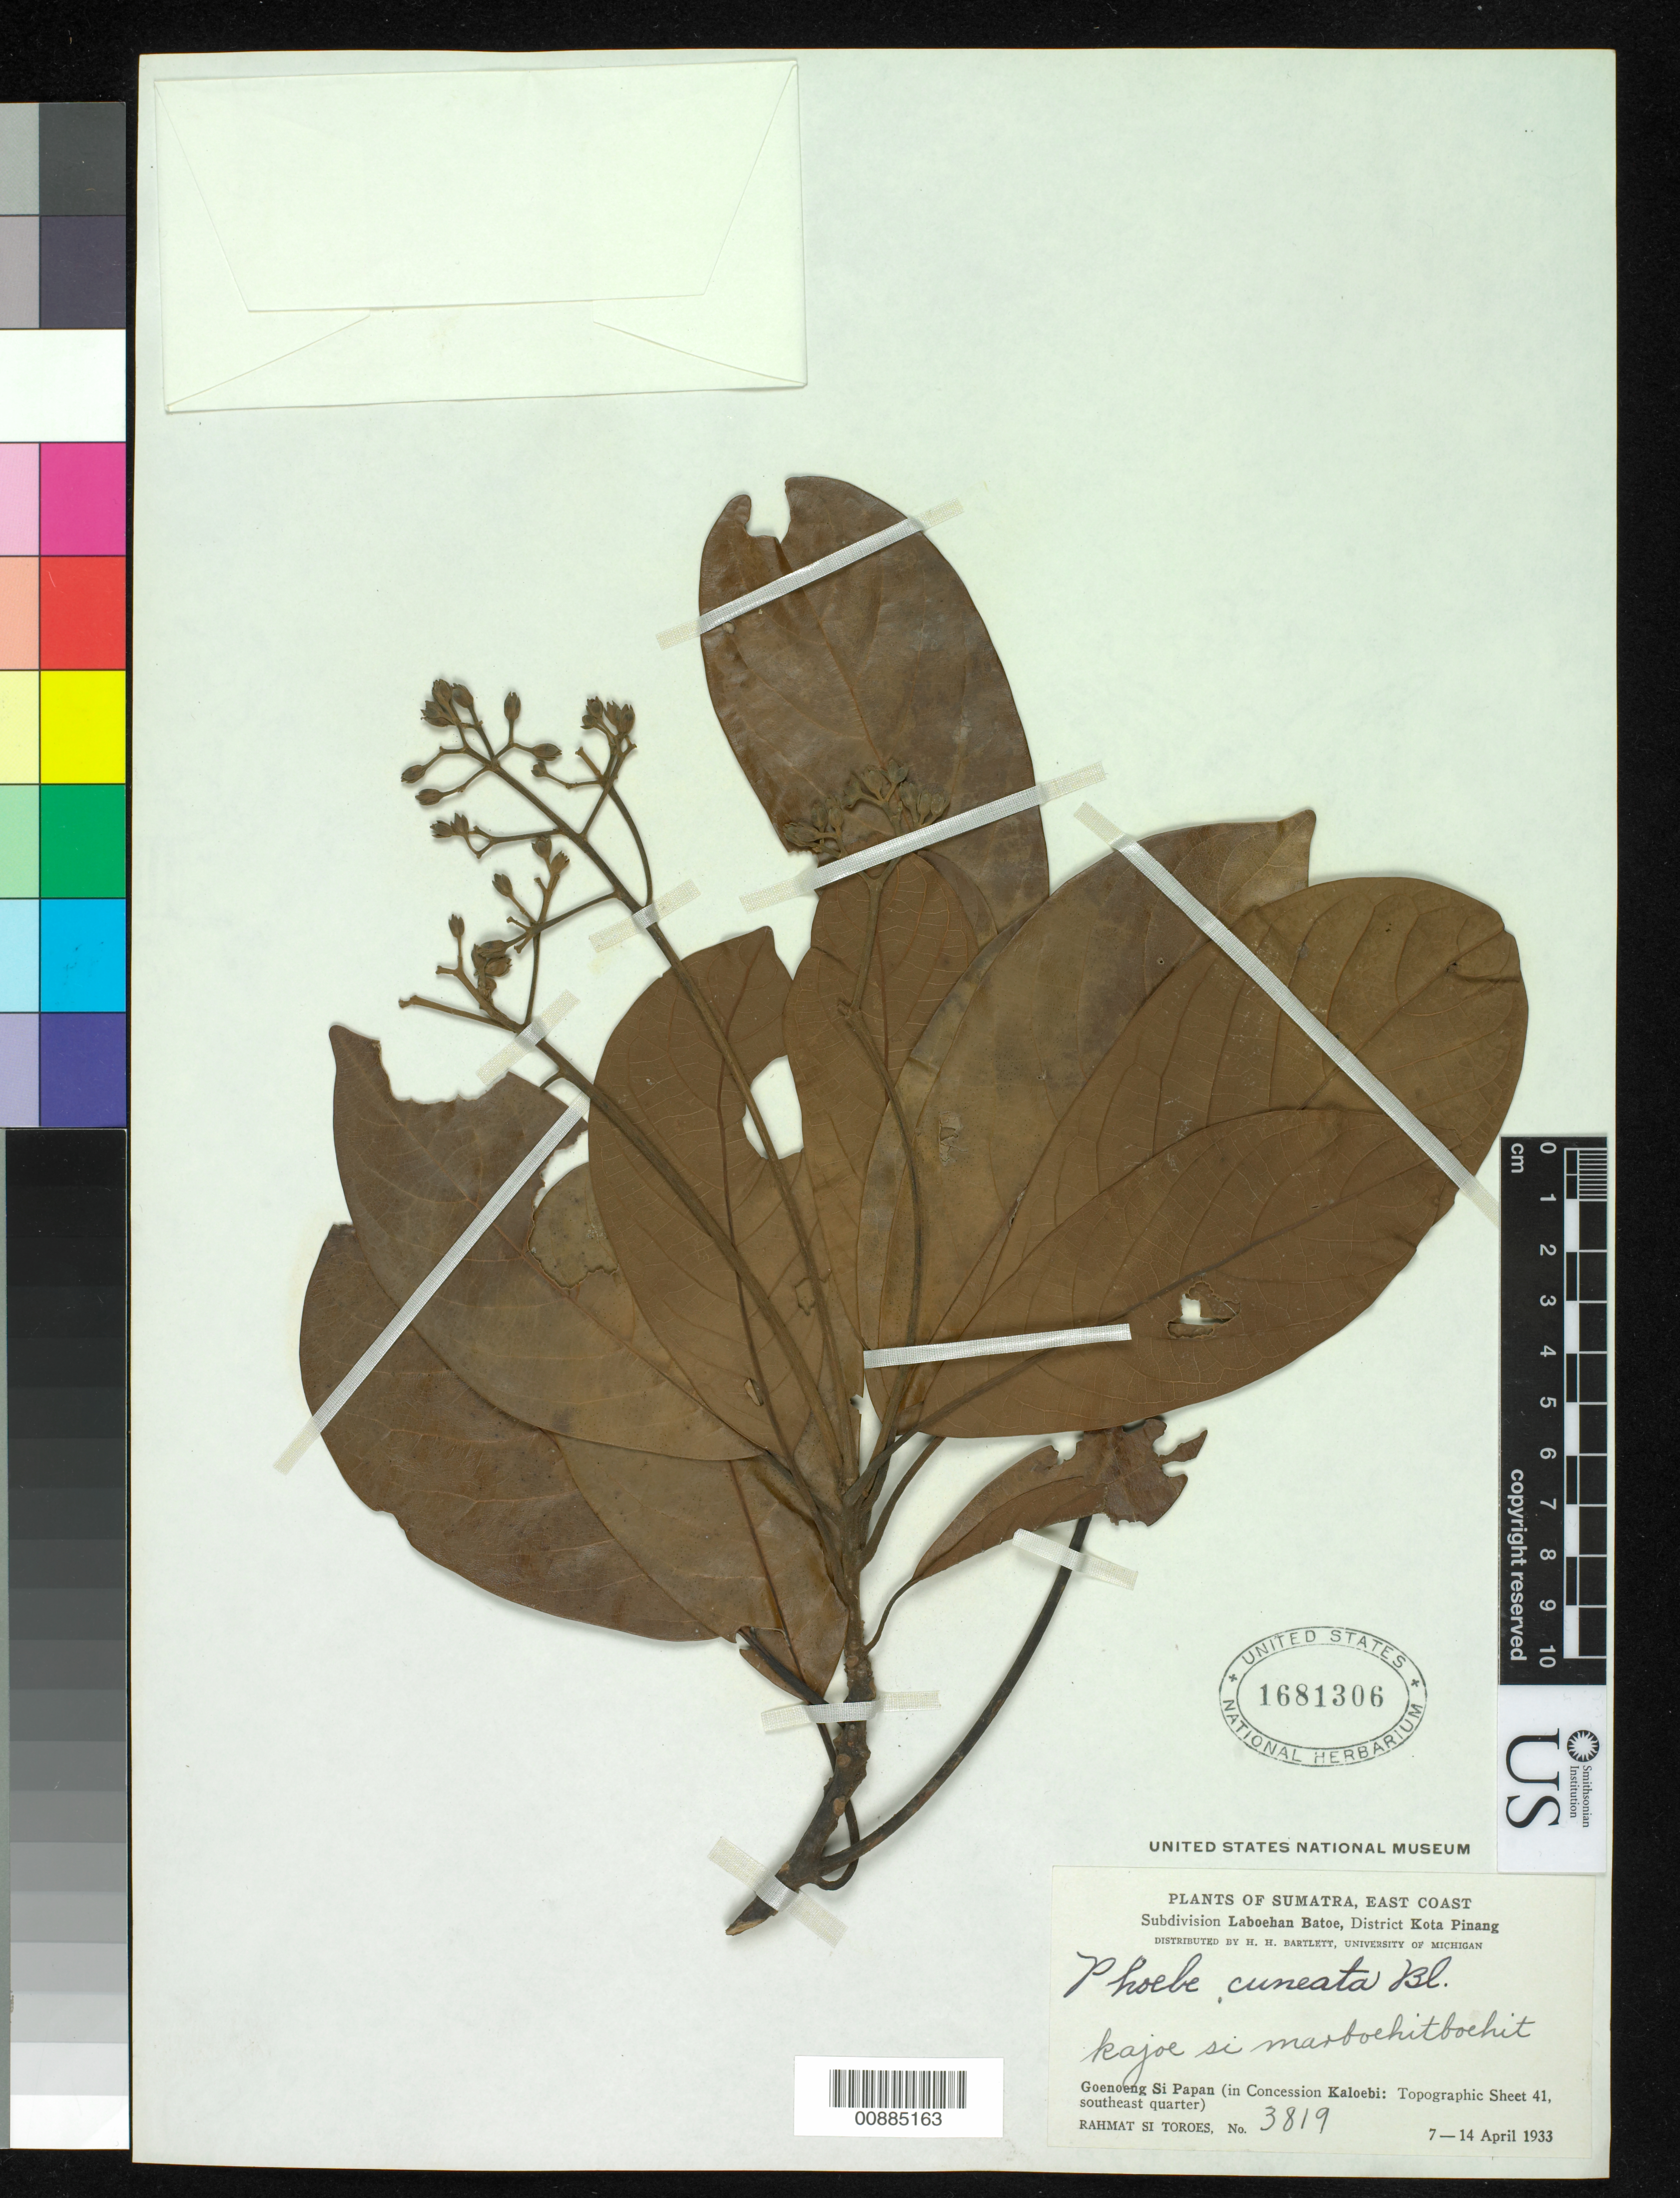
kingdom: Plantae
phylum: Tracheophyta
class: Magnoliopsida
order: Laurales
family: Lauraceae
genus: Phoebe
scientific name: Phoebe cuneata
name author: Blume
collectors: Rahmat Si Boeea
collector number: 3819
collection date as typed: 07 Apr 1933 to 14 Apr 1933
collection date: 1933-04-07/1933-04-14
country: Indonesia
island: Sumatra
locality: Goenoeng Si Panan, in Concession Kaloebi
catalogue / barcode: US 1681306